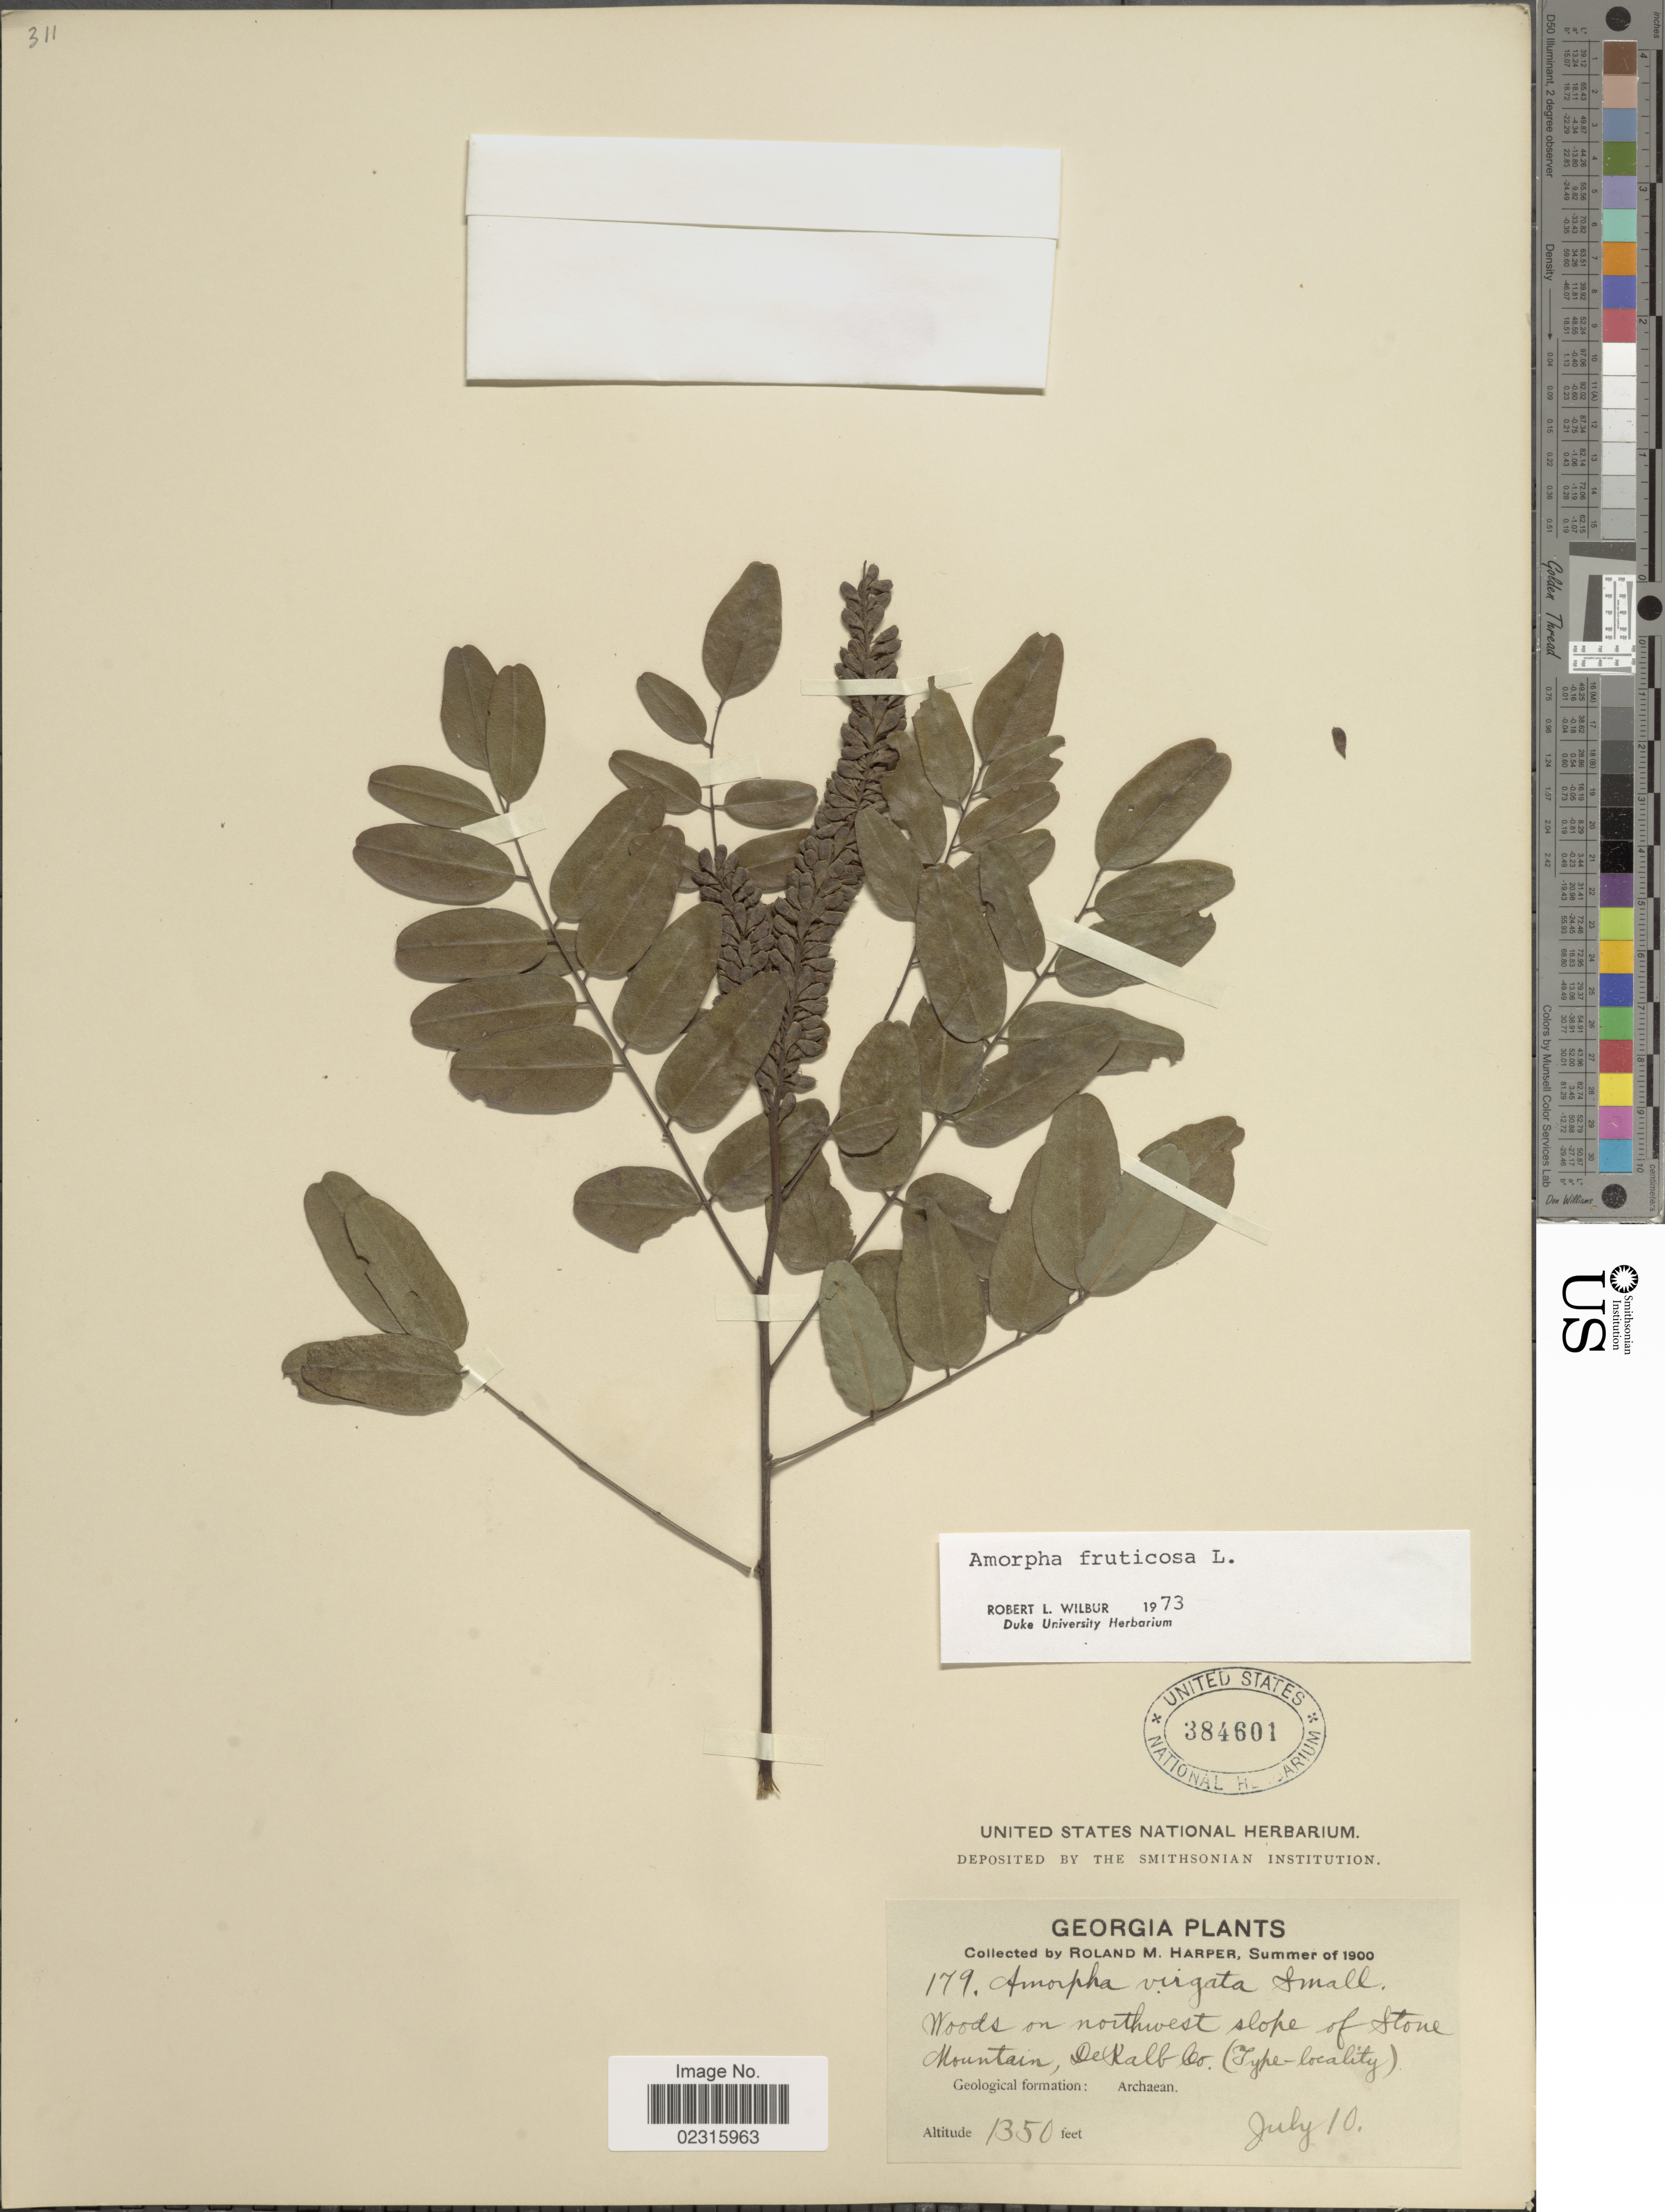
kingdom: Plantae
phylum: Tracheophyta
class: Magnoliopsida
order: Fabales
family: Fabaceae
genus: Amorpha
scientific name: Amorpha fruticosa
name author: L.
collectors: R. M. Harper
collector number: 179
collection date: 1900-07-10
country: United States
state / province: Georgia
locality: Stone Mountain, DeKalb Co.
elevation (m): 411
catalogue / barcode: US 384601